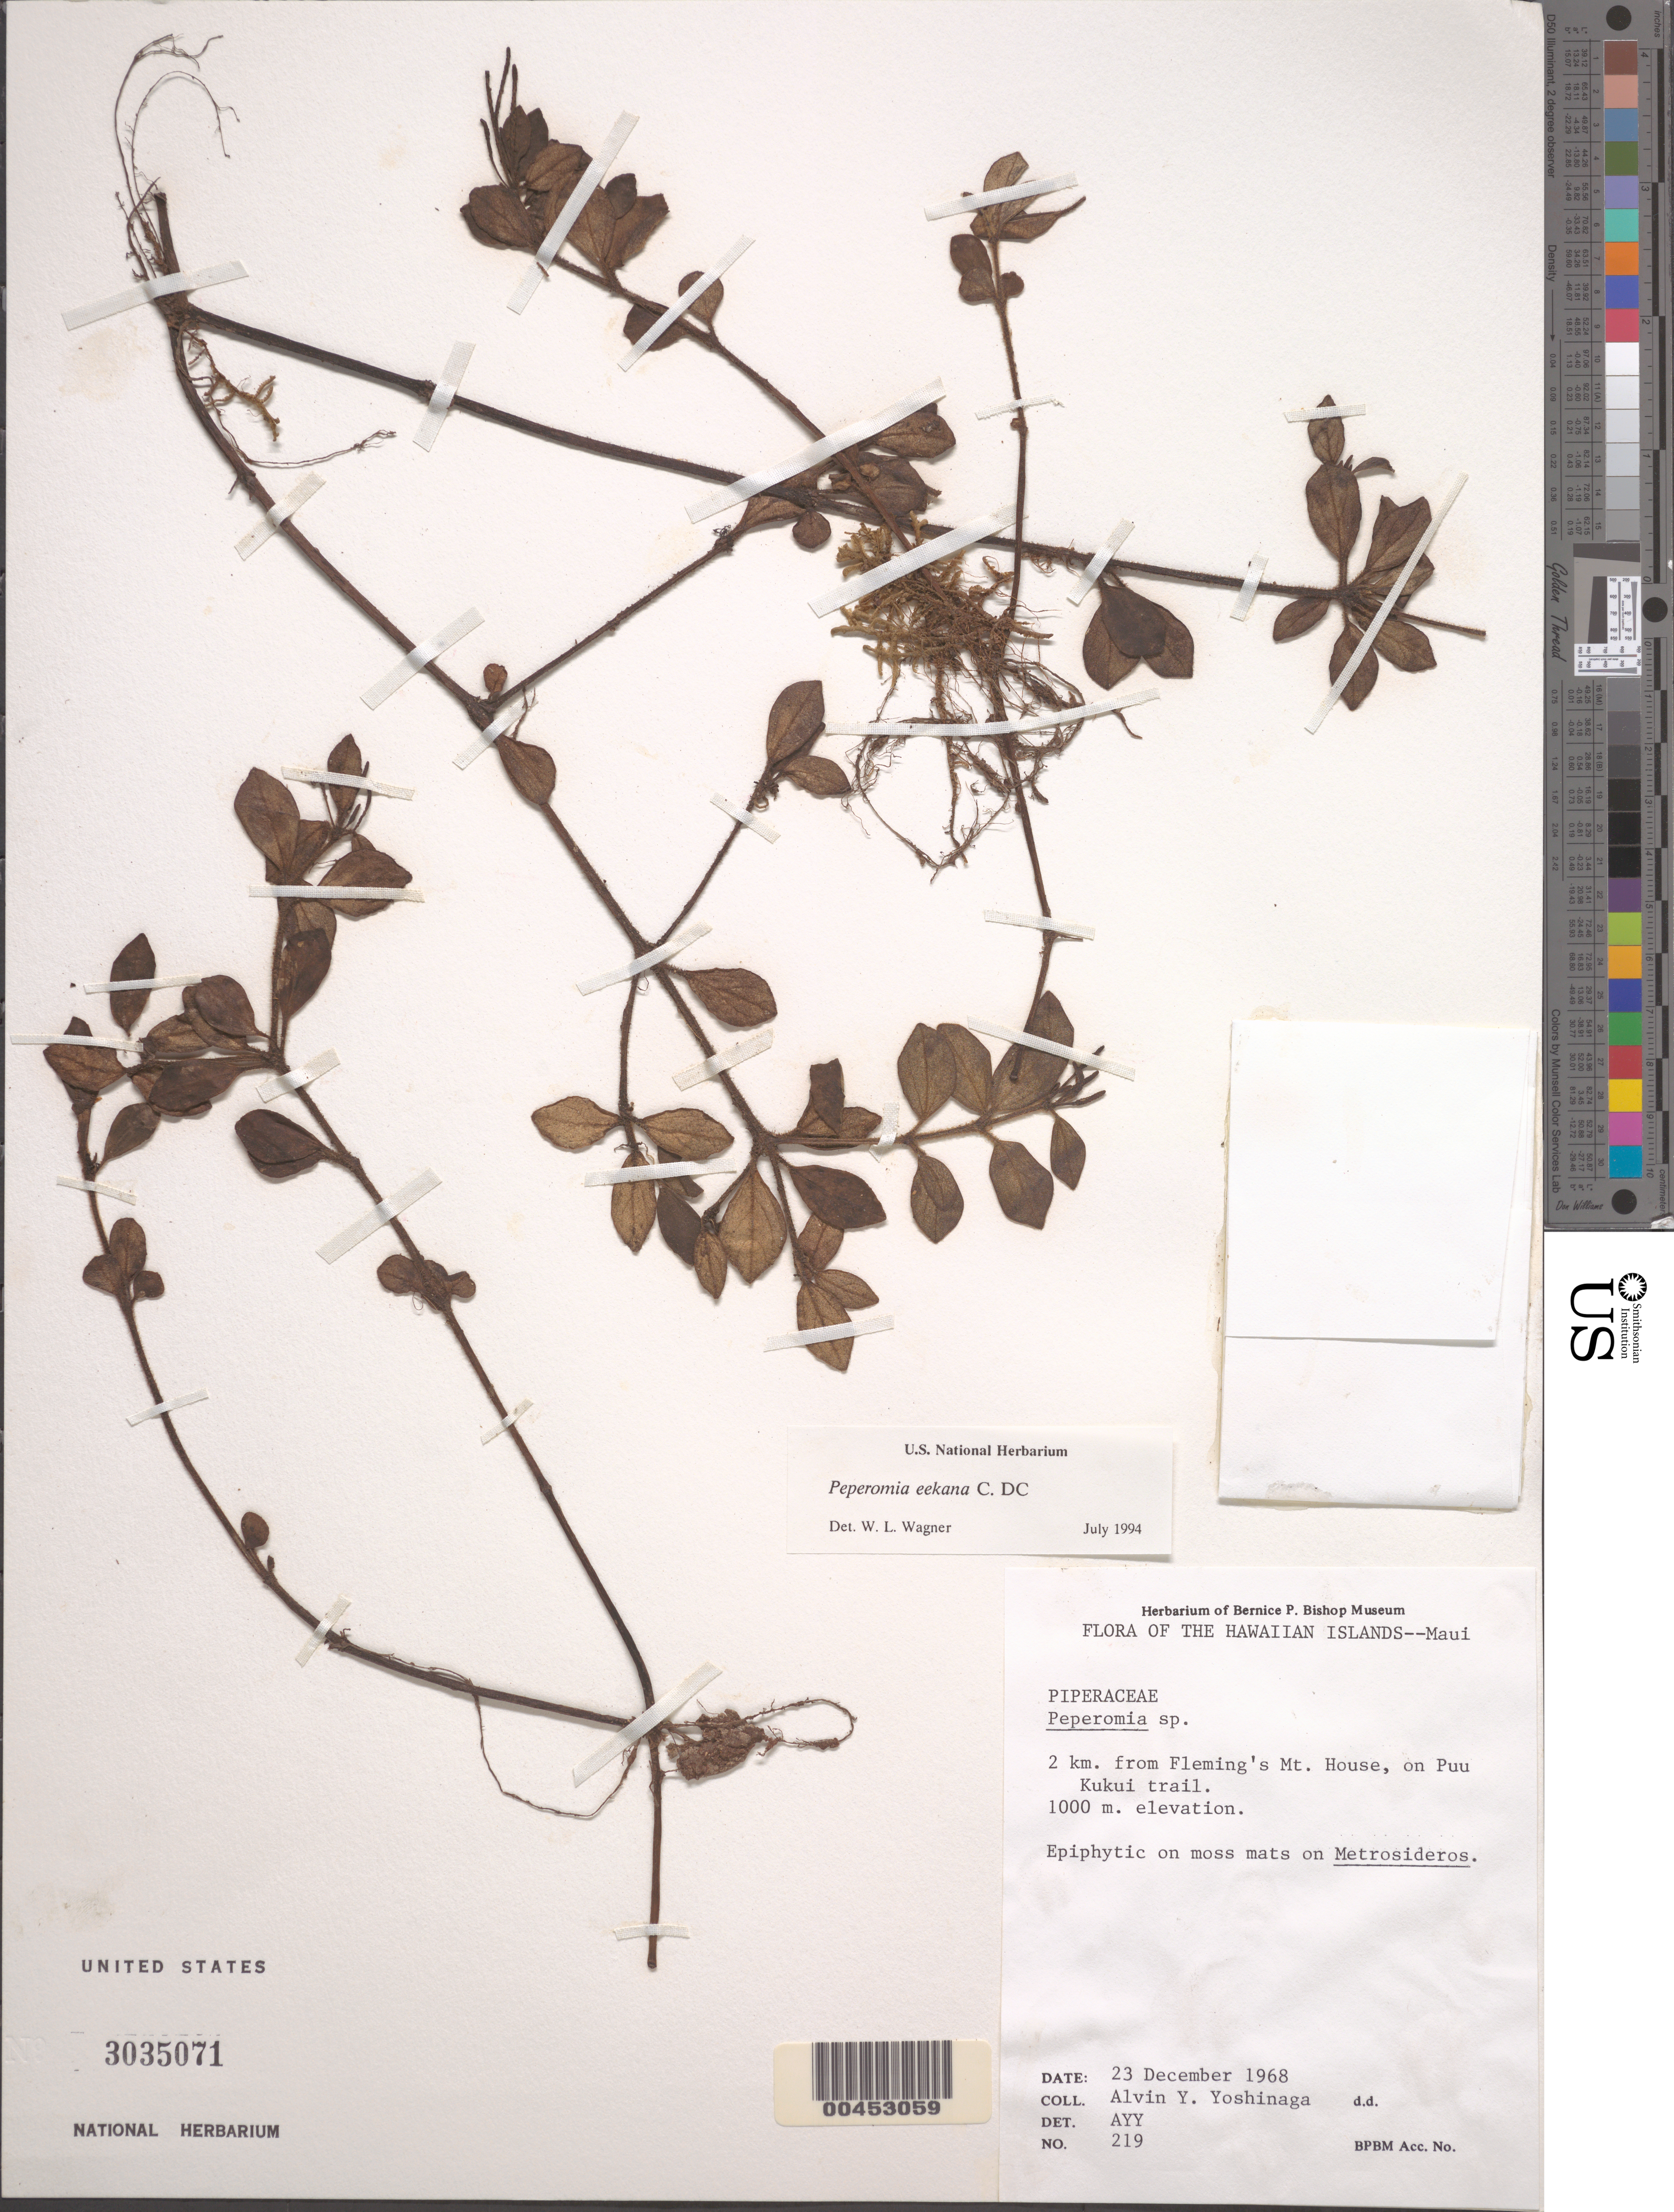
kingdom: Plantae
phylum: Tracheophyta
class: Magnoliopsida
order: Piperales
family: Piperaceae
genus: Peperomia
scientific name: Peperomia eekana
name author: C. DC.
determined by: Wagner, W. L., (BOT), Smithsonian Institution - National Museum of Natural History (UNITED STATES)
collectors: A. Yoshinaga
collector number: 219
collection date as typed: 23 Dec 1968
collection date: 1968-12-23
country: United States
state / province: Hawaii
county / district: Maui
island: Maui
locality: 2 km from Fleming's Mt House, on Puu Kukui Trail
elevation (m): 1000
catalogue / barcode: US 3035071